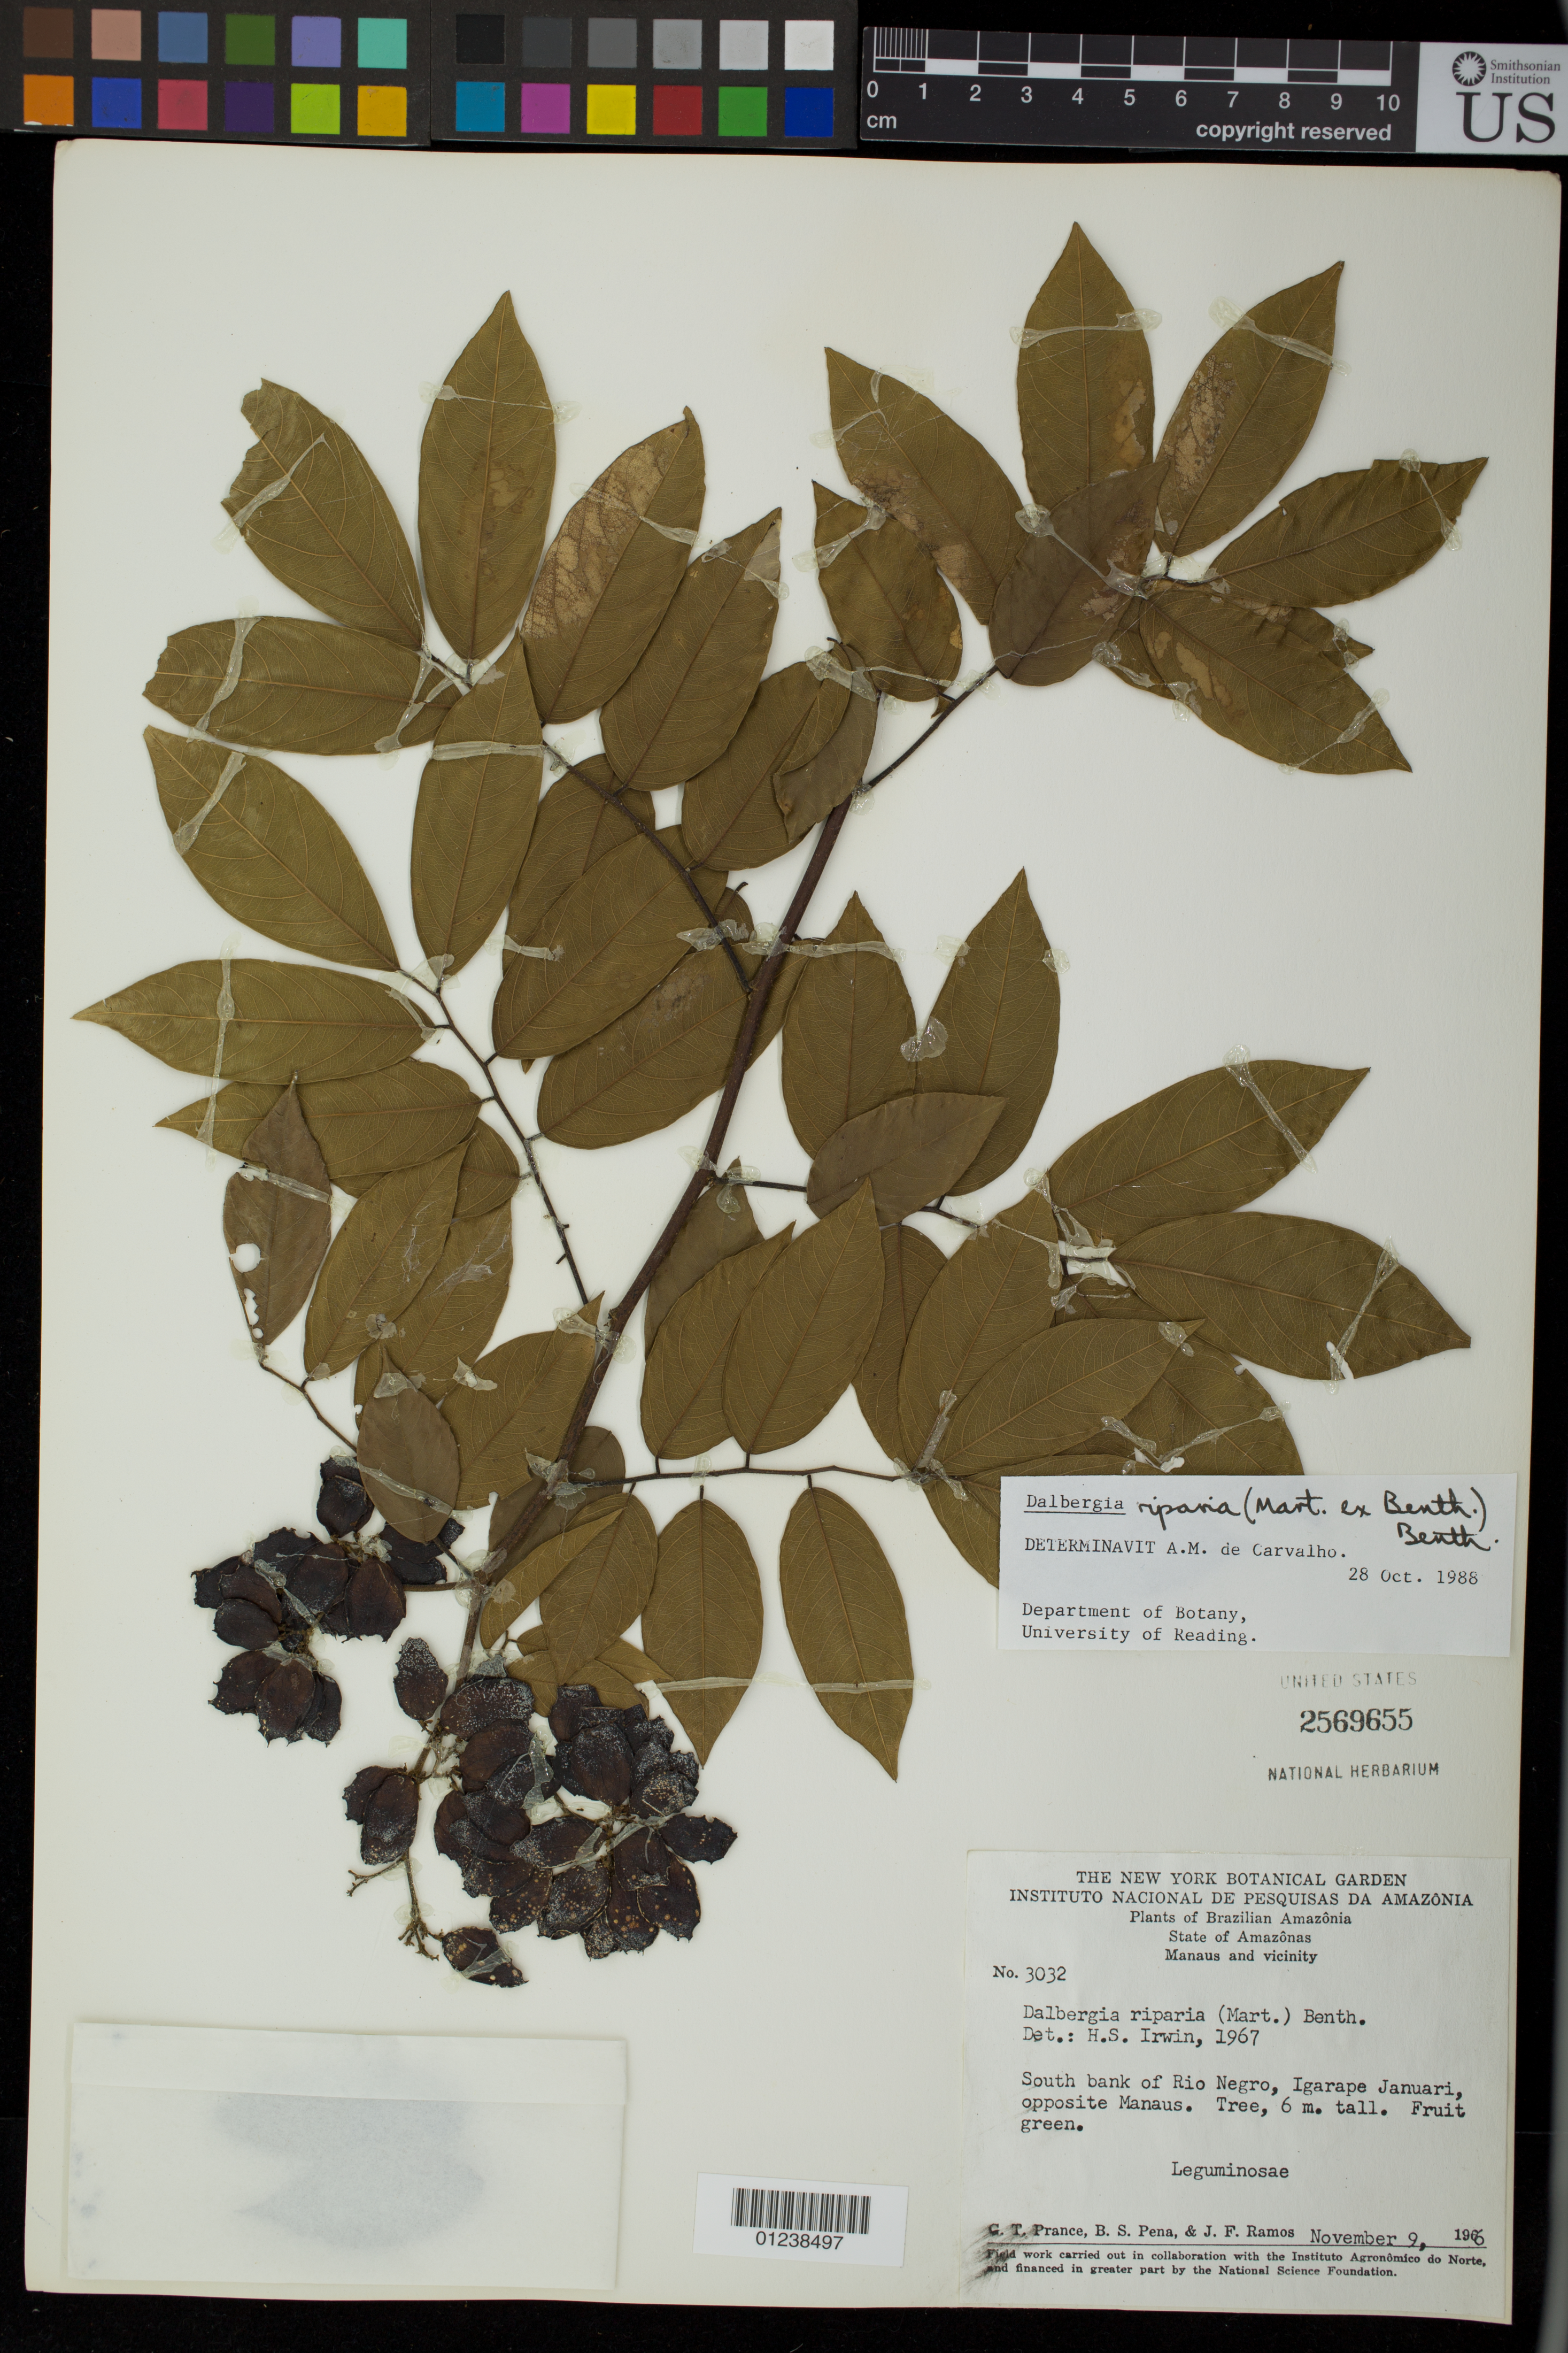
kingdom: Plantae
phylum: Tracheophyta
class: Magnoliopsida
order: Fabales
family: Fabaceae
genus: Dalbergia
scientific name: Dalbergia riparia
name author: (Mart.) Benth.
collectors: G. T. Prance, B. S. Pena & J. F. Ramos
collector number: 3032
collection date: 1966-11-09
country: Brazil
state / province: Amazonas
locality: Manaus and vicinity. south bank of Rio Negro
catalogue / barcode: US 2569655